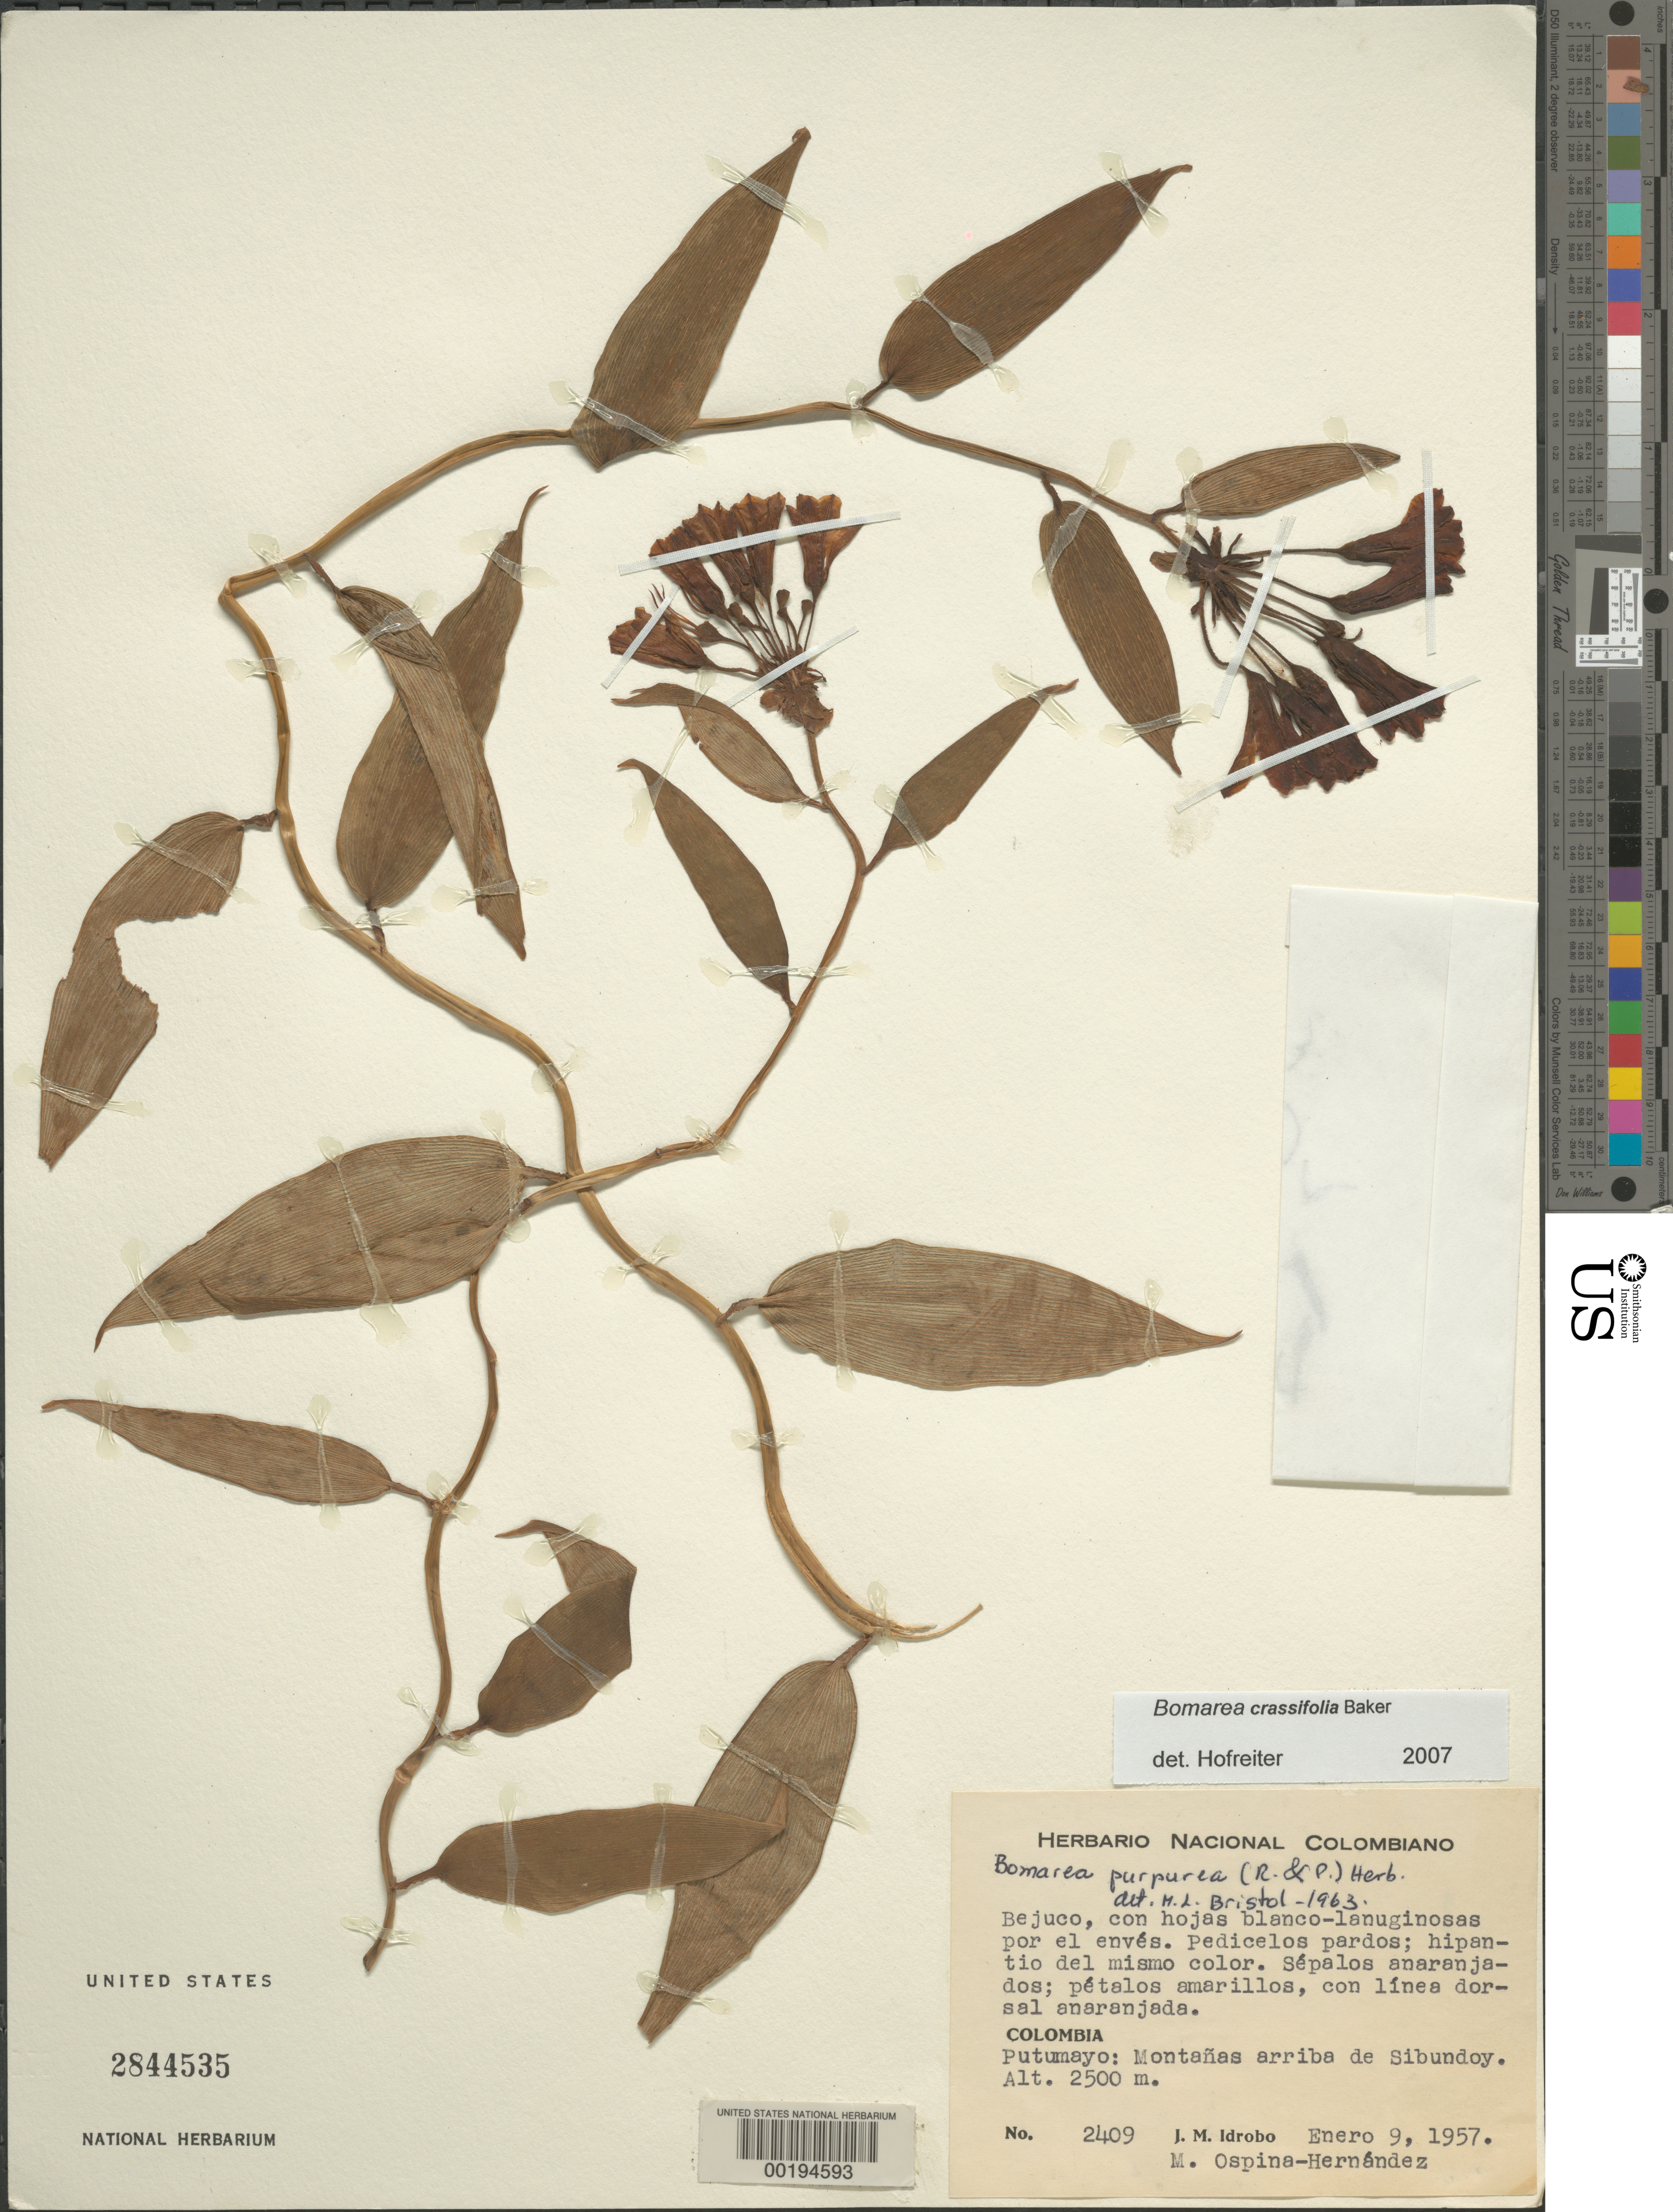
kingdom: Plantae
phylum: Tracheophyta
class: Liliopsida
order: Liliales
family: Alstroemeriaceae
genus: Bomarea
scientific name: Bomarea purpurea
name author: (Ruiz & Pav.) Herb.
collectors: J. M. Idrobo & M. Ospina Hernandez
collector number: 2409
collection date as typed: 09 Jan 1957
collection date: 1957-01-09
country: Colombia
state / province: Putumayo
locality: Mountains above sibundoy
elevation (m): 2500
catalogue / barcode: US 2844535